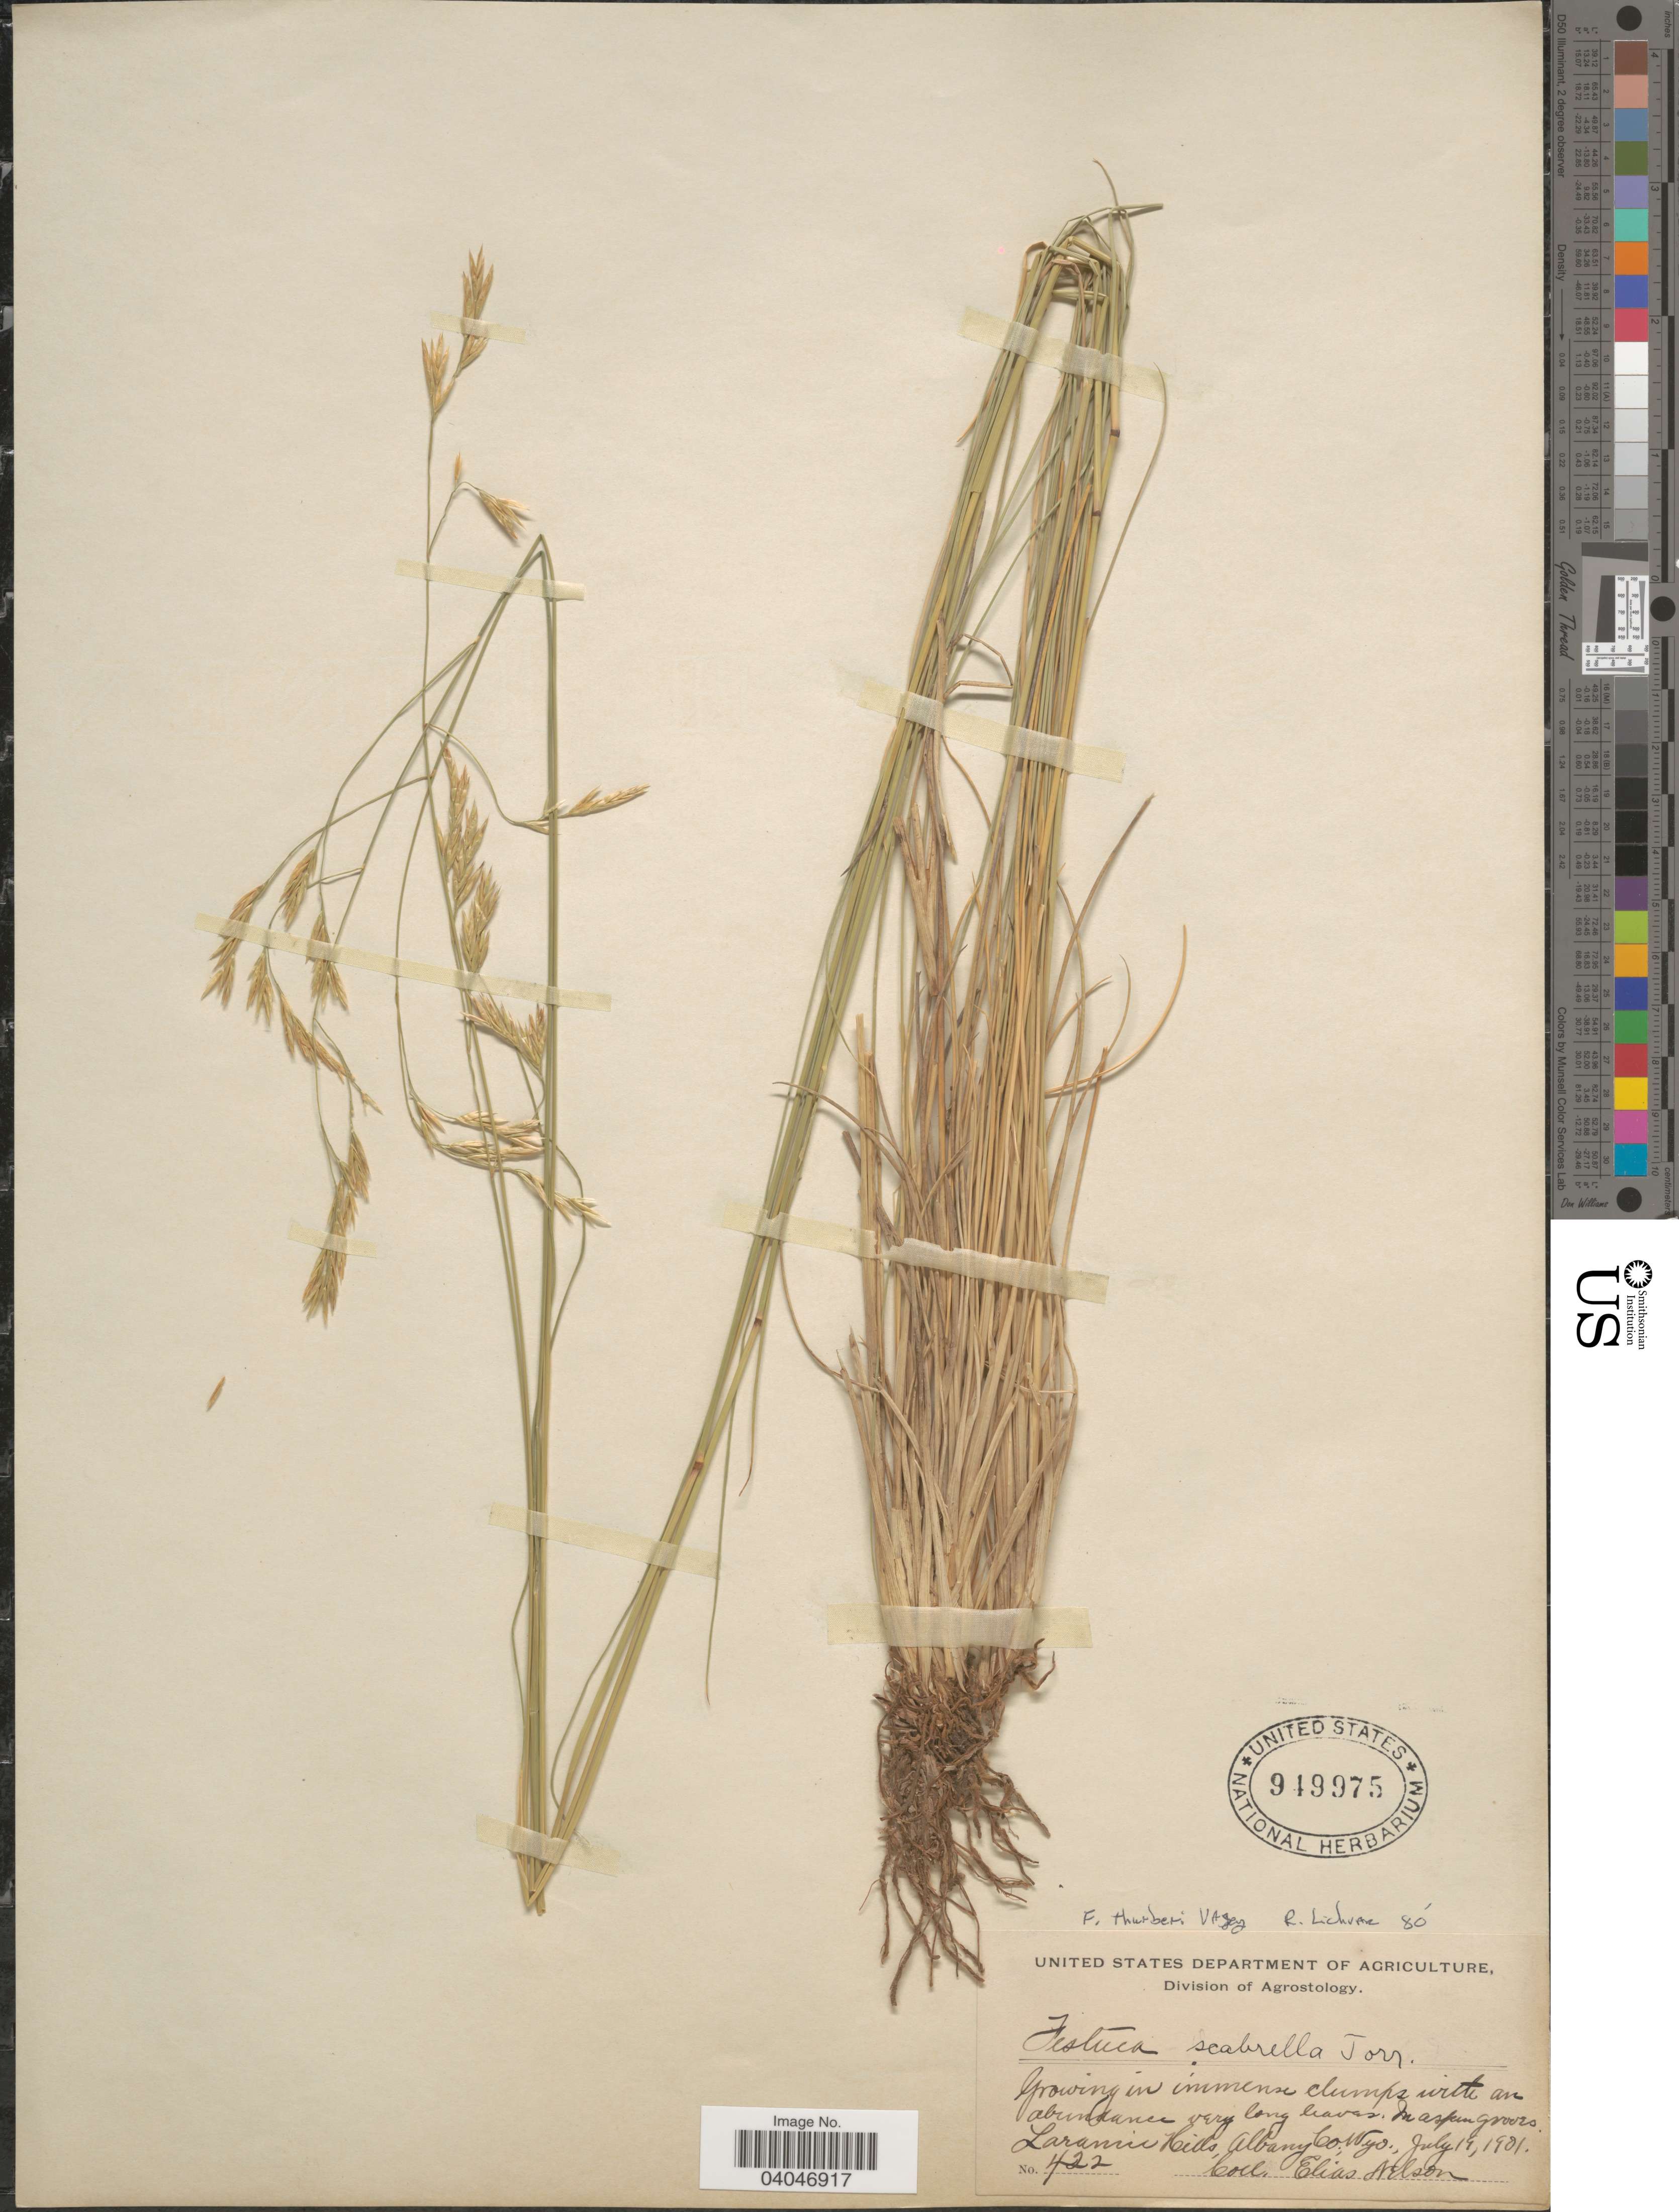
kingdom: Plantae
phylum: Tracheophyta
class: Liliopsida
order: Poales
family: Poaceae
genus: Festuca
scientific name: Festuca thurberi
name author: Vasey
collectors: E. Nelson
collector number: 422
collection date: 1901-07-19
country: United States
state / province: Wyoming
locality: Laramie Hills, Albany Co.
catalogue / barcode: US 949975